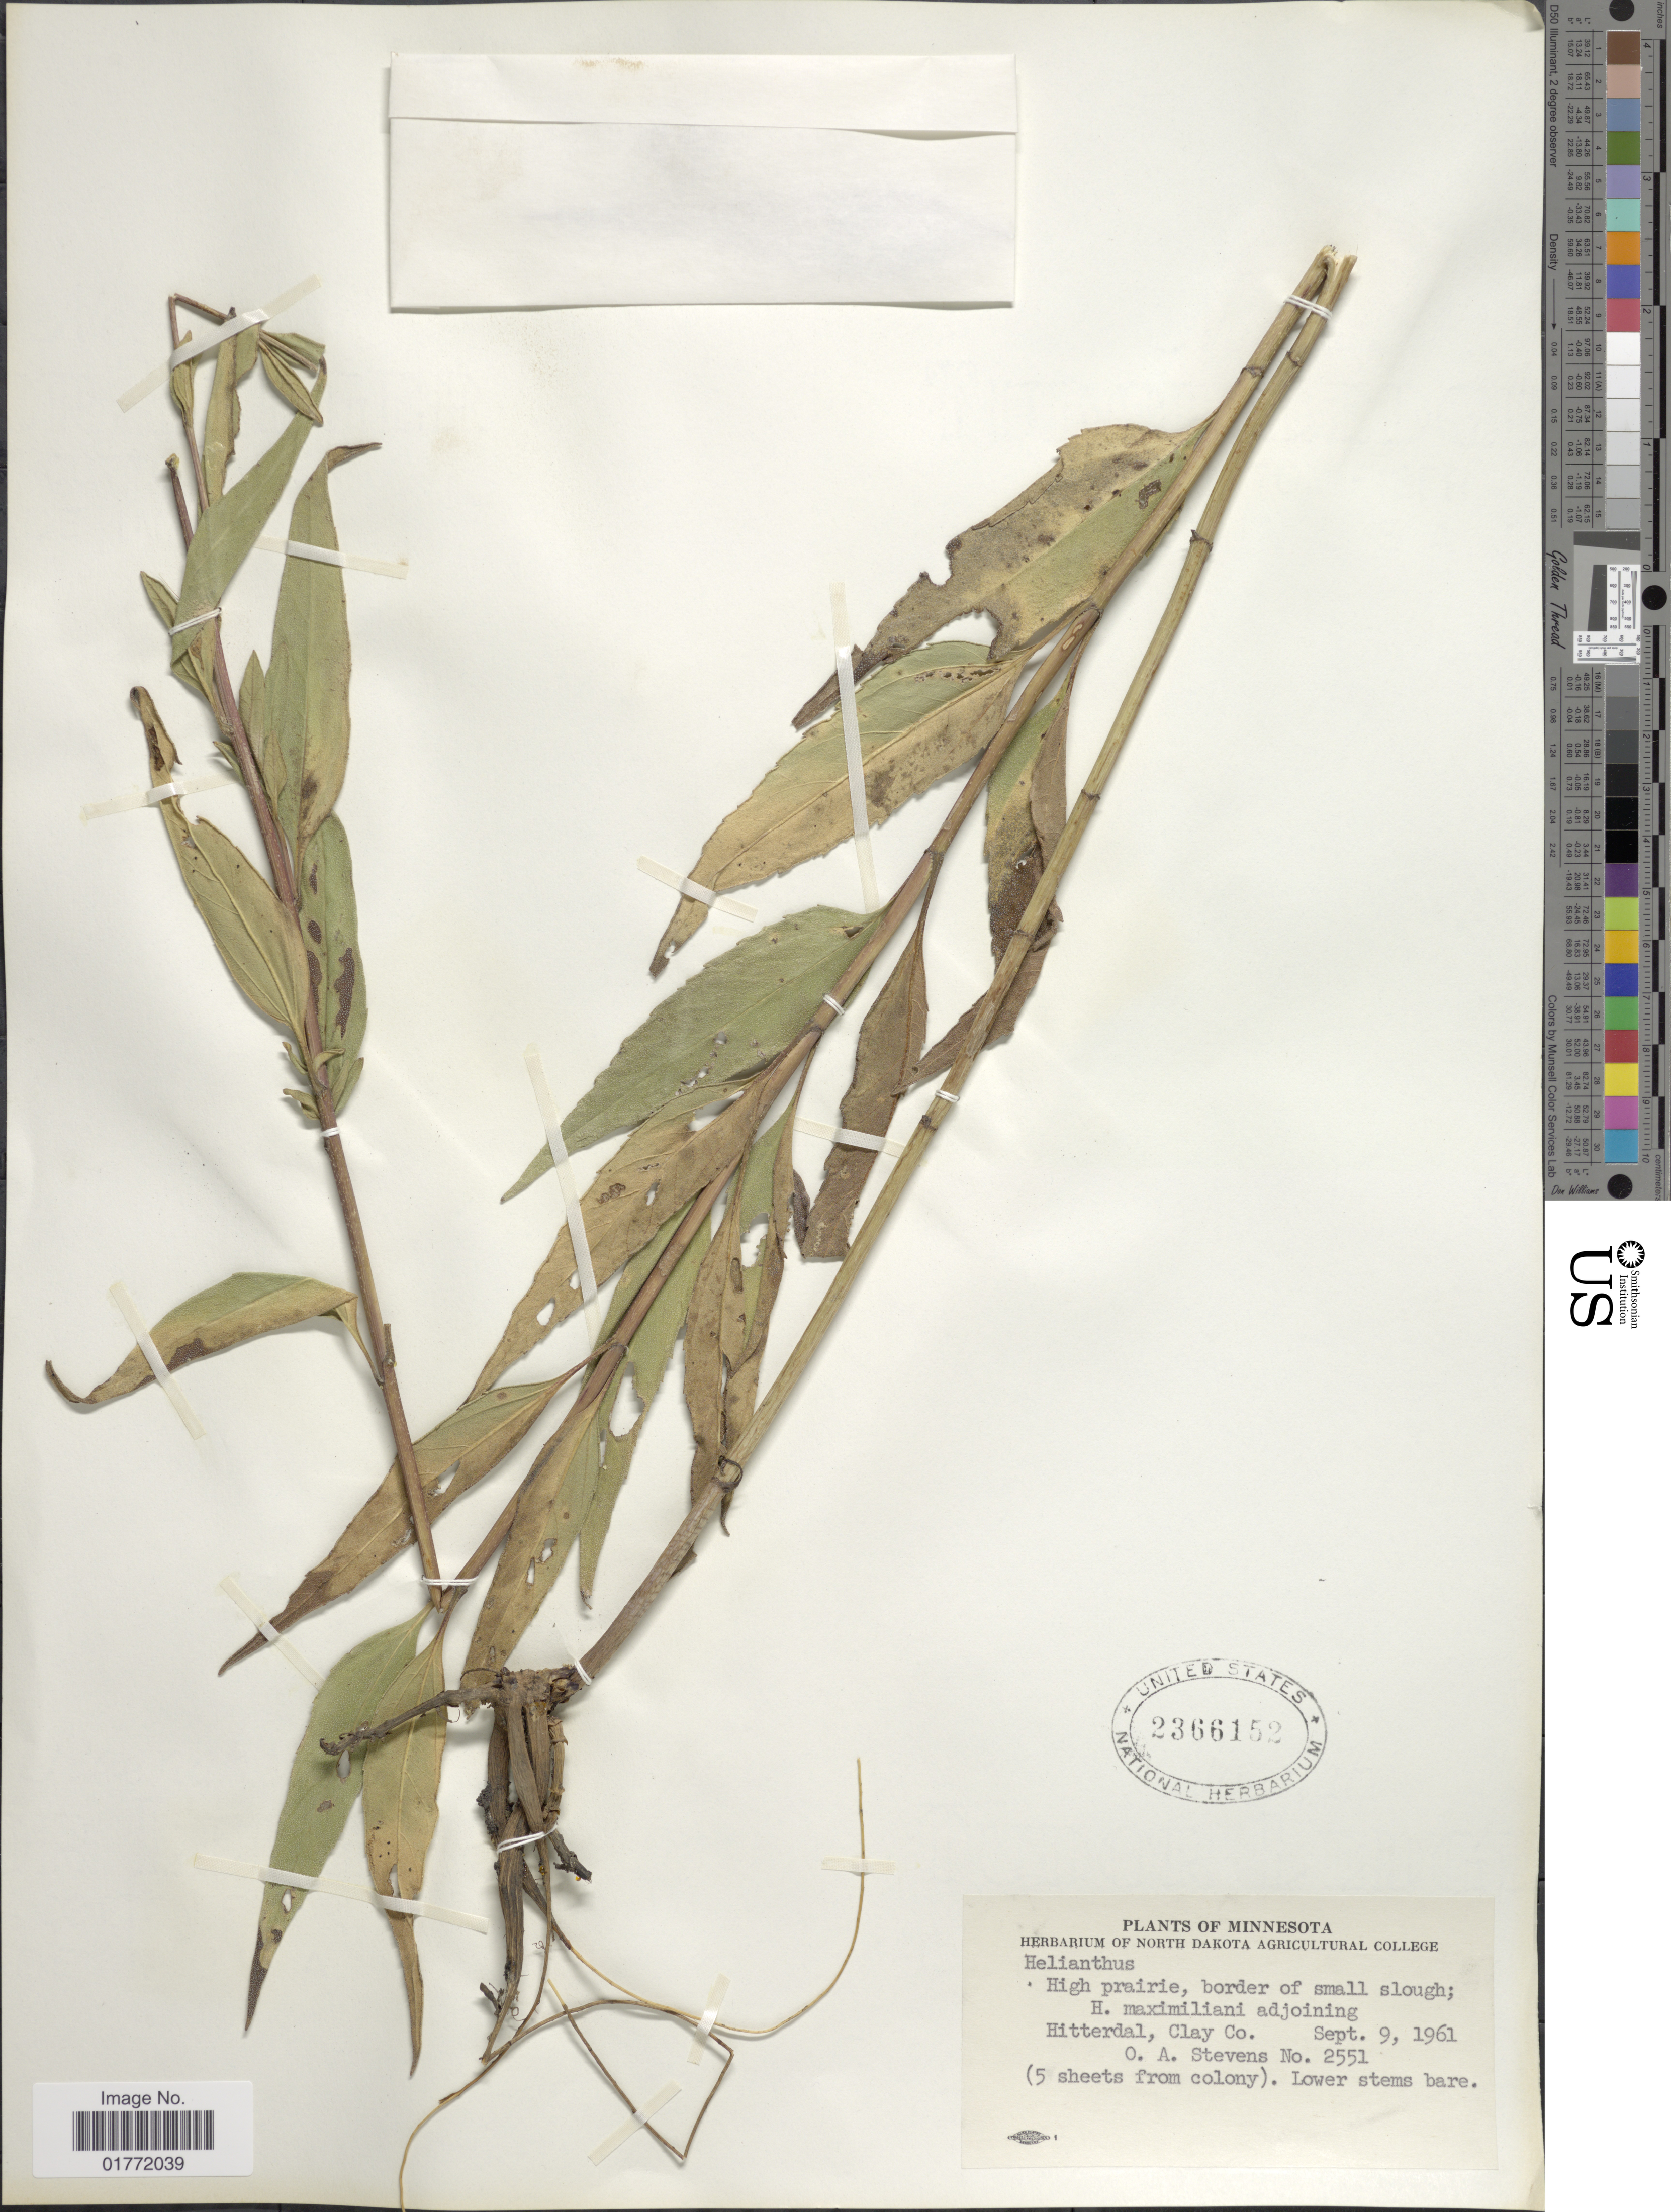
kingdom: Plantae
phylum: Tracheophyta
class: Magnoliopsida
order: Asterales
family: Asteraceae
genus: Helianthus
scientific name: Helianthus sp.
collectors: O. A. Stevens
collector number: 2551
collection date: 1961-09-09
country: United States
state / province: Minnesota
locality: Hitterdal, Clay Co.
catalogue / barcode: US 2366152